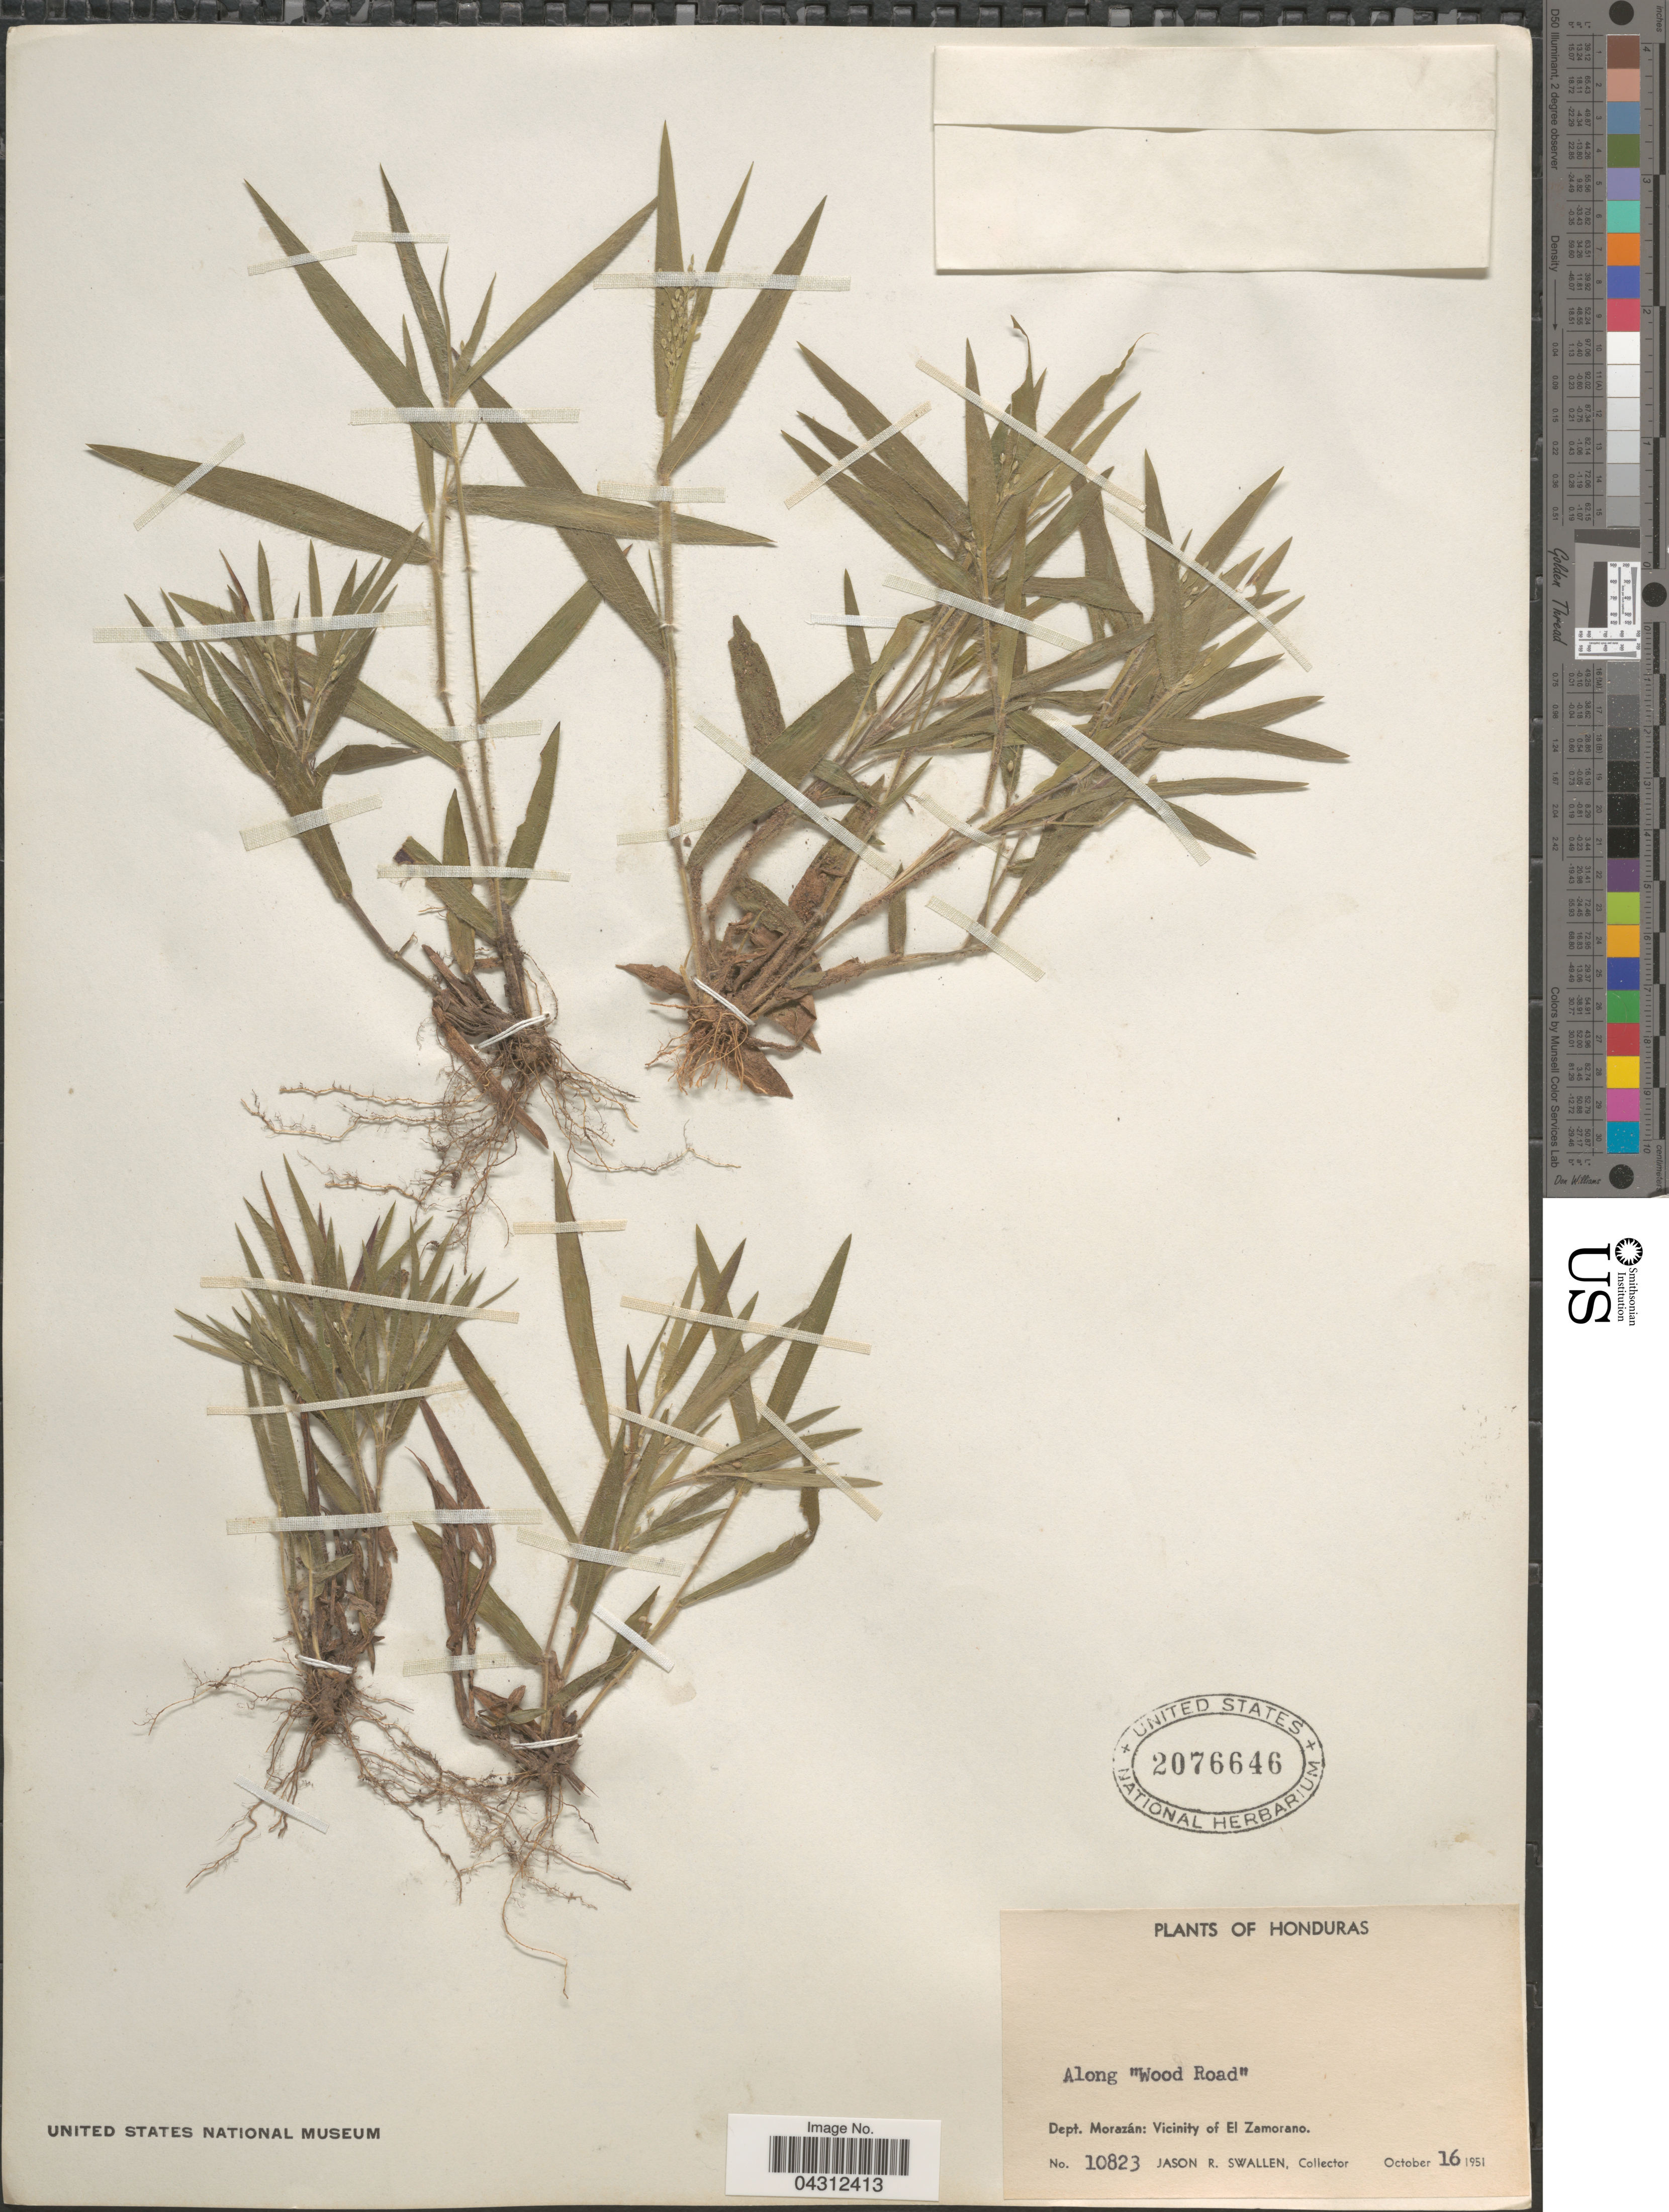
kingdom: Plantae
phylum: Tracheophyta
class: Liliopsida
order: Poales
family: Poaceae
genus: Panicum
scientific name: Panicum sp.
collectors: J. R. Swallen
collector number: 10823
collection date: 1951-10-16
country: Honduras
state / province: Fco. Morazán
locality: Along "Wood Road". Dept. Morazán: Vicinity of El Zamorano.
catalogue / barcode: US 2076646